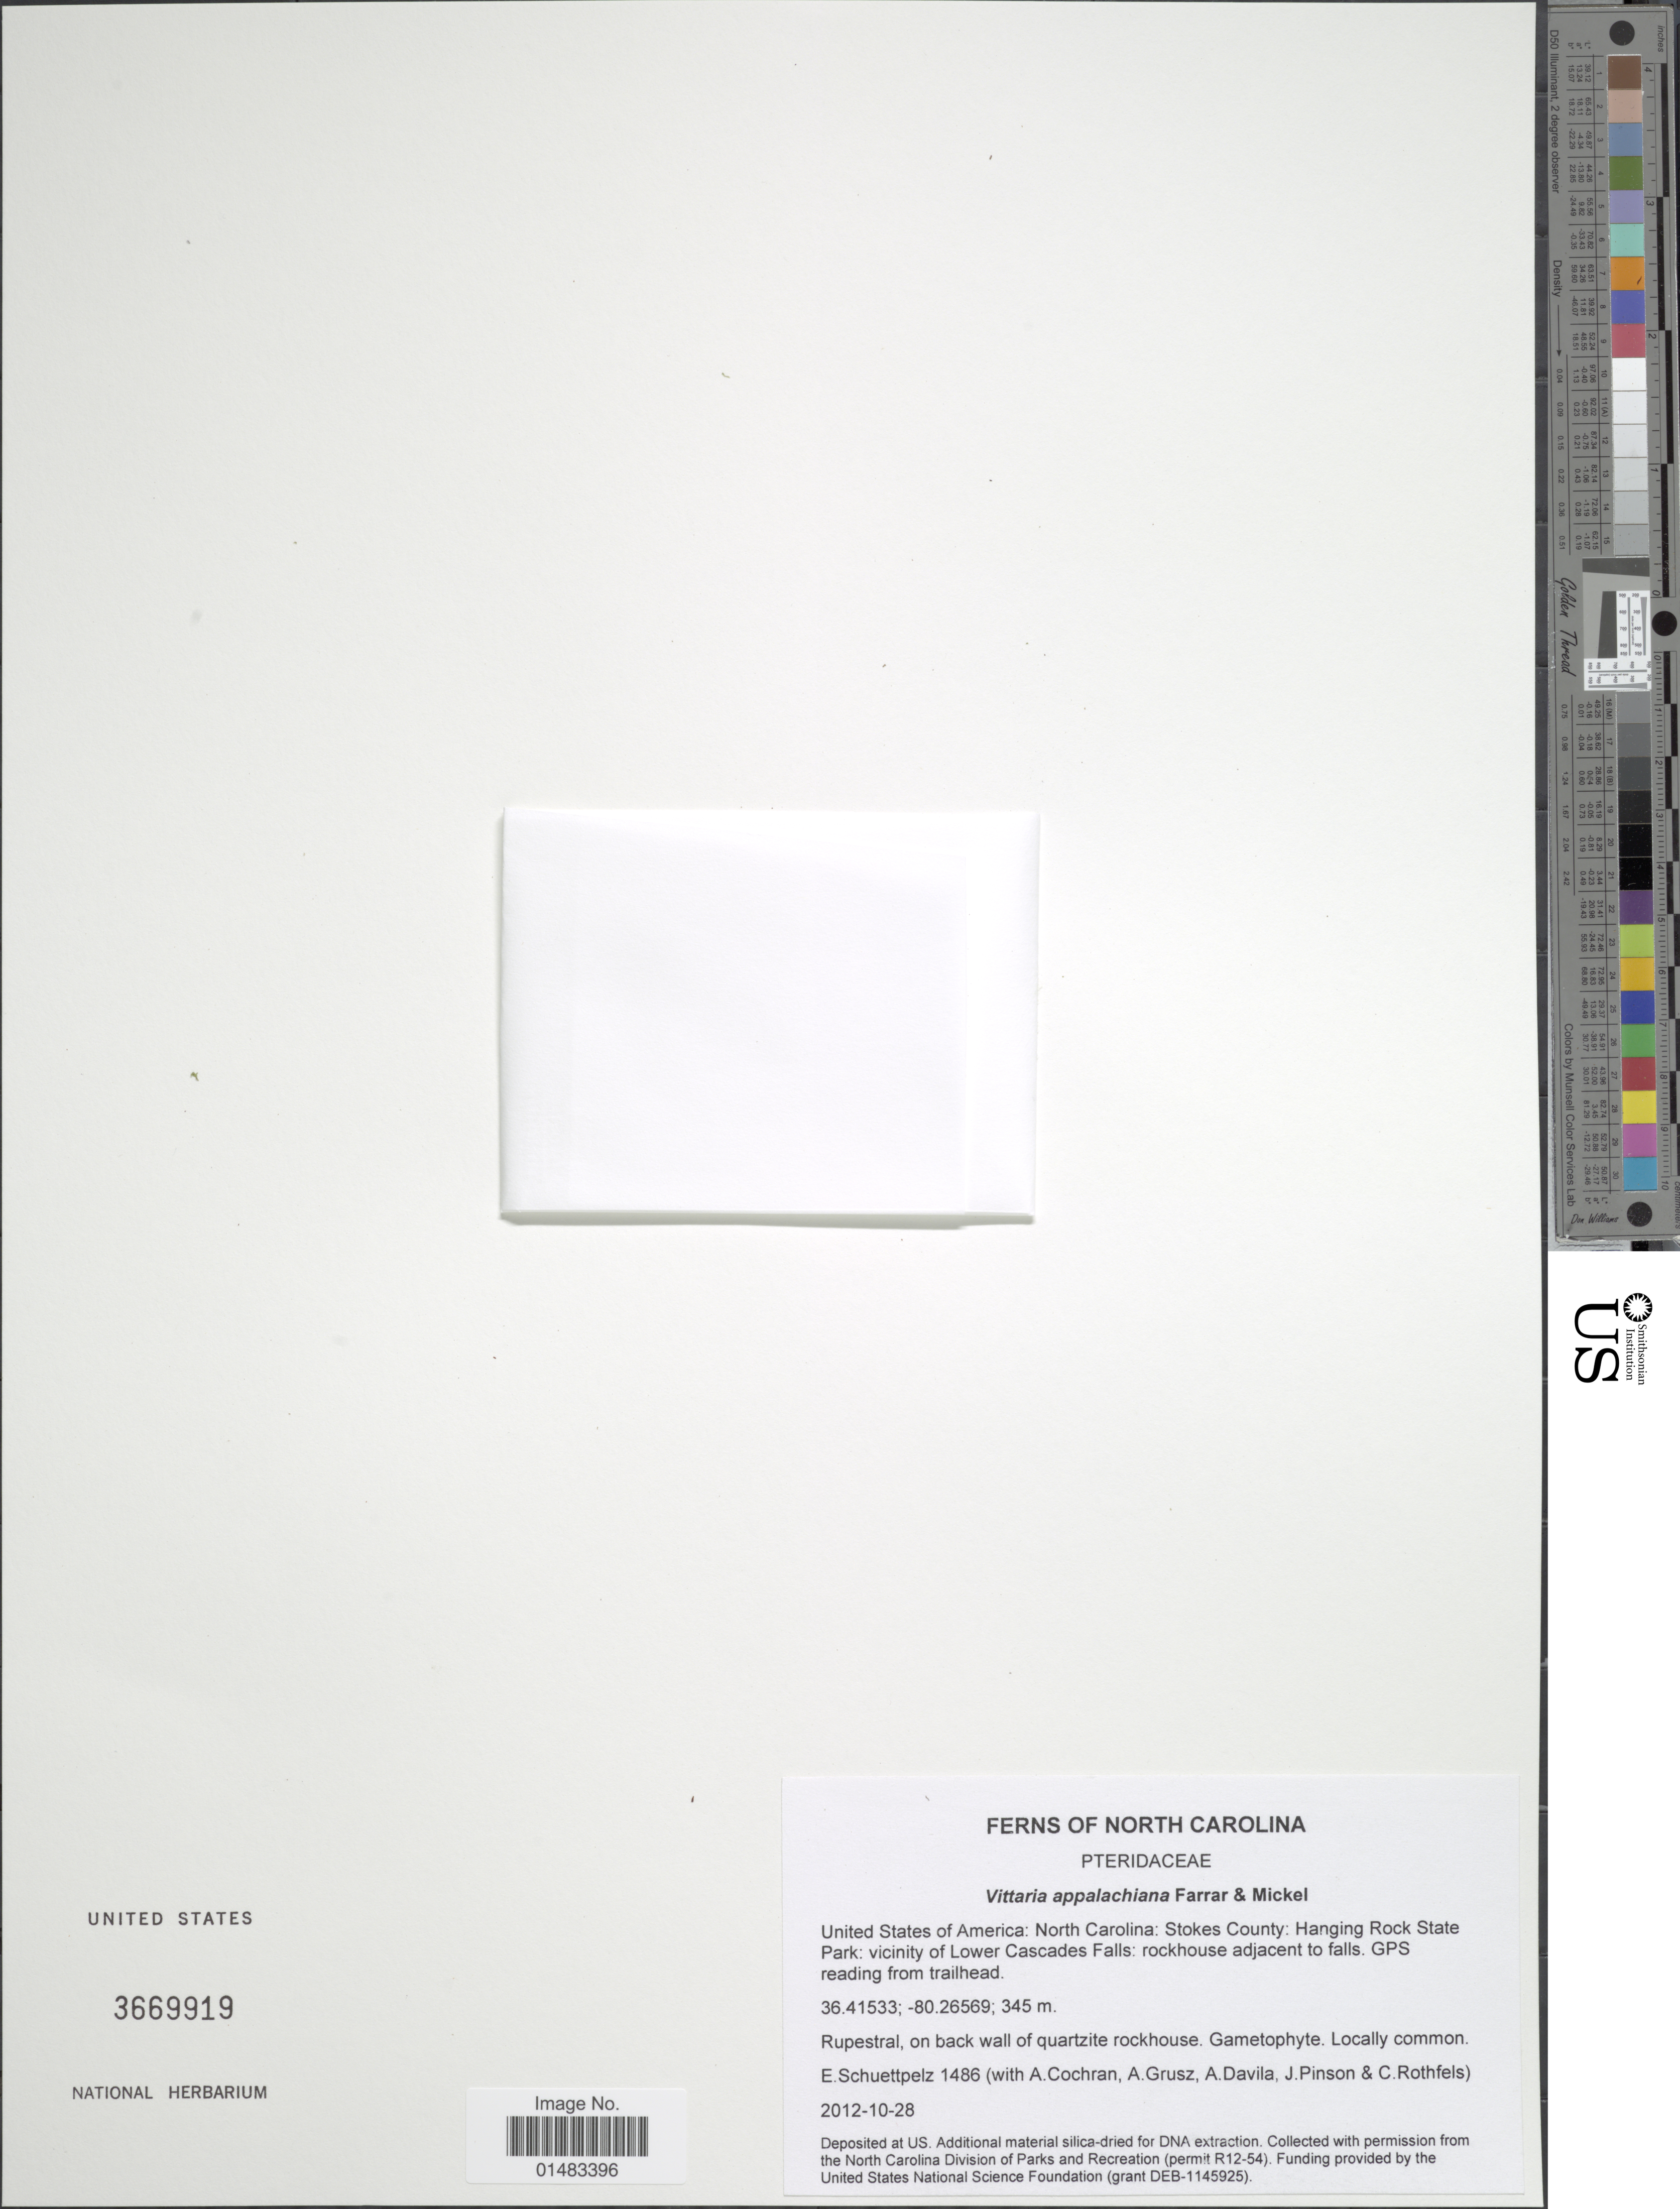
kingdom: Plantae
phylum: Tracheophyta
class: Polypodiopsida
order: Polypodiales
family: Pteridaceae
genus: Vittaria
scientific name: Vittaria appalachiana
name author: Farrar & Mickel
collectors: E. Schuettpelz, A. Cochran, A. Grusz, A. Davila & et al.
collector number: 1486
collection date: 2012-10-28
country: United States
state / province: North Carolina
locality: Ferns of North Carolina, Stokes County: Hanging Rock State Park: vicinity of Lower Cascades Falls: rockhouse adjacent to falls. GPS reading from trailhead. Rupestral, on back wall of quartzite rockhouse. Gametophyte. Locally common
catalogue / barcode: US 3669919